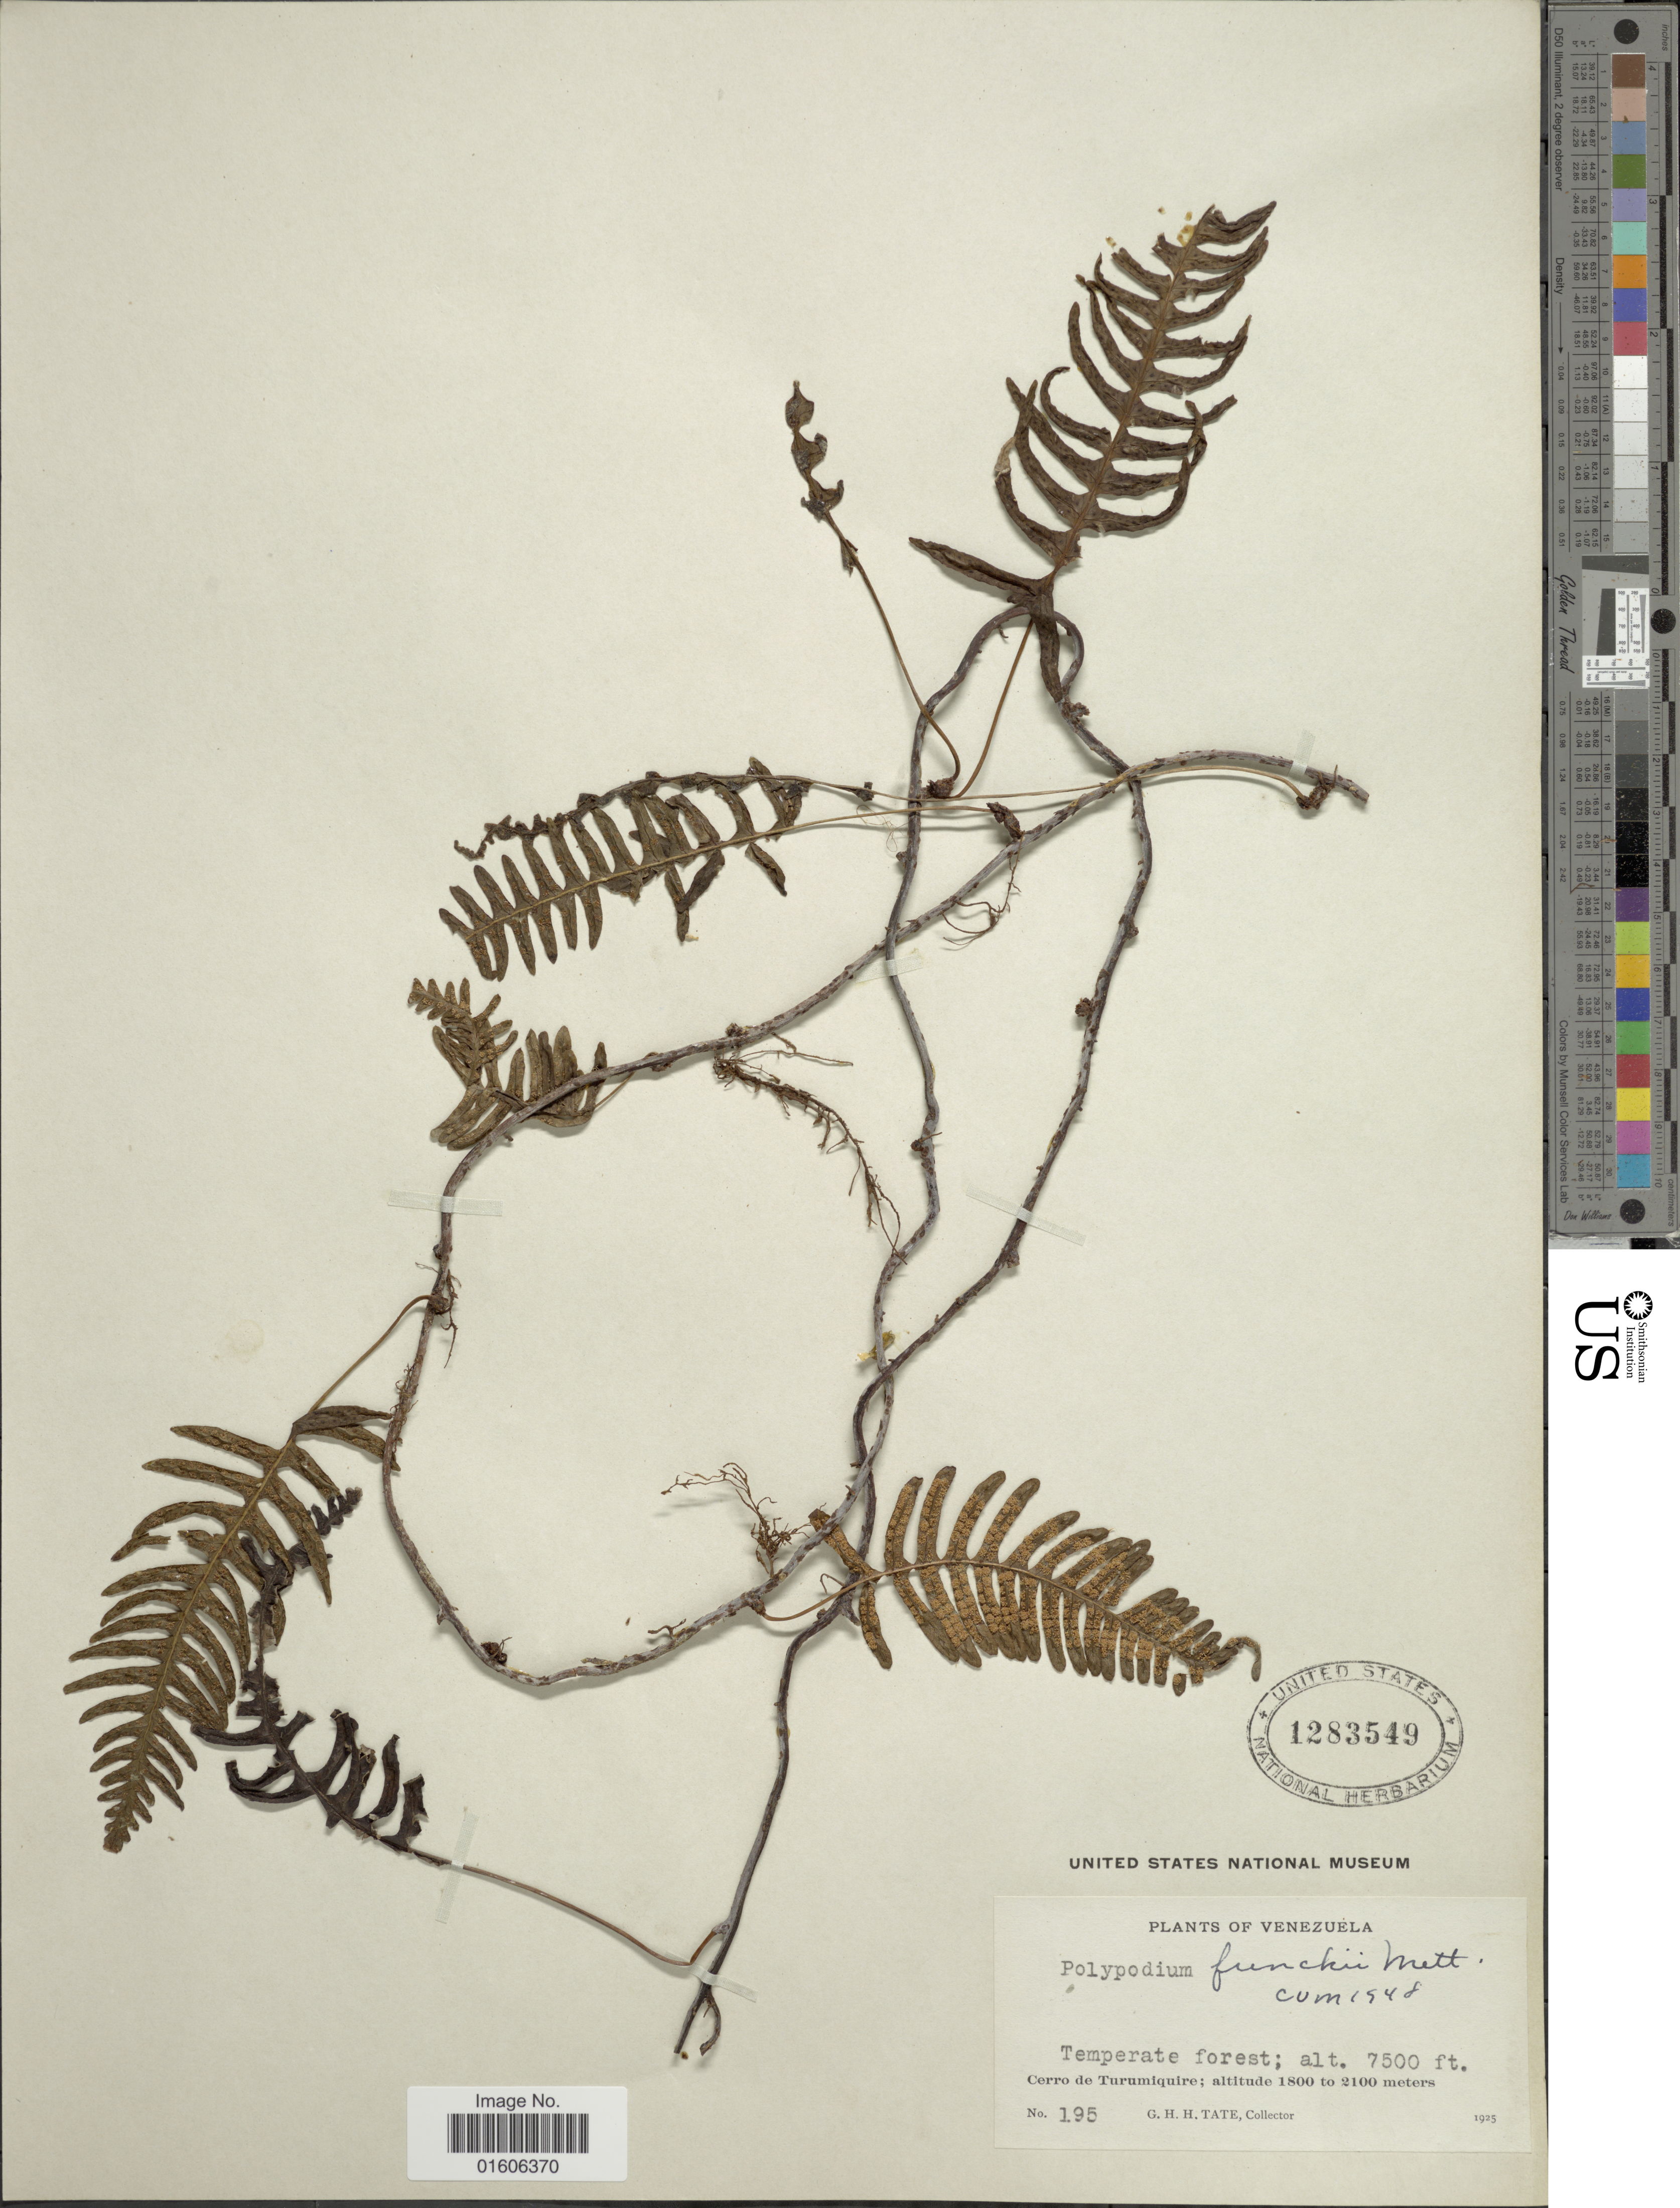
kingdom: Plantae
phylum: Tracheophyta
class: Polypodiopsida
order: Polypodiales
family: Polypodiaceae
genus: Serpocaulon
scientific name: Serpocaulon funckii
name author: (Mett.) A.R. Sm.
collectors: G. Tate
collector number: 195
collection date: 1925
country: Venezuela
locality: Cerro de Turumiquire.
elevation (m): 1800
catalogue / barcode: US 1283549